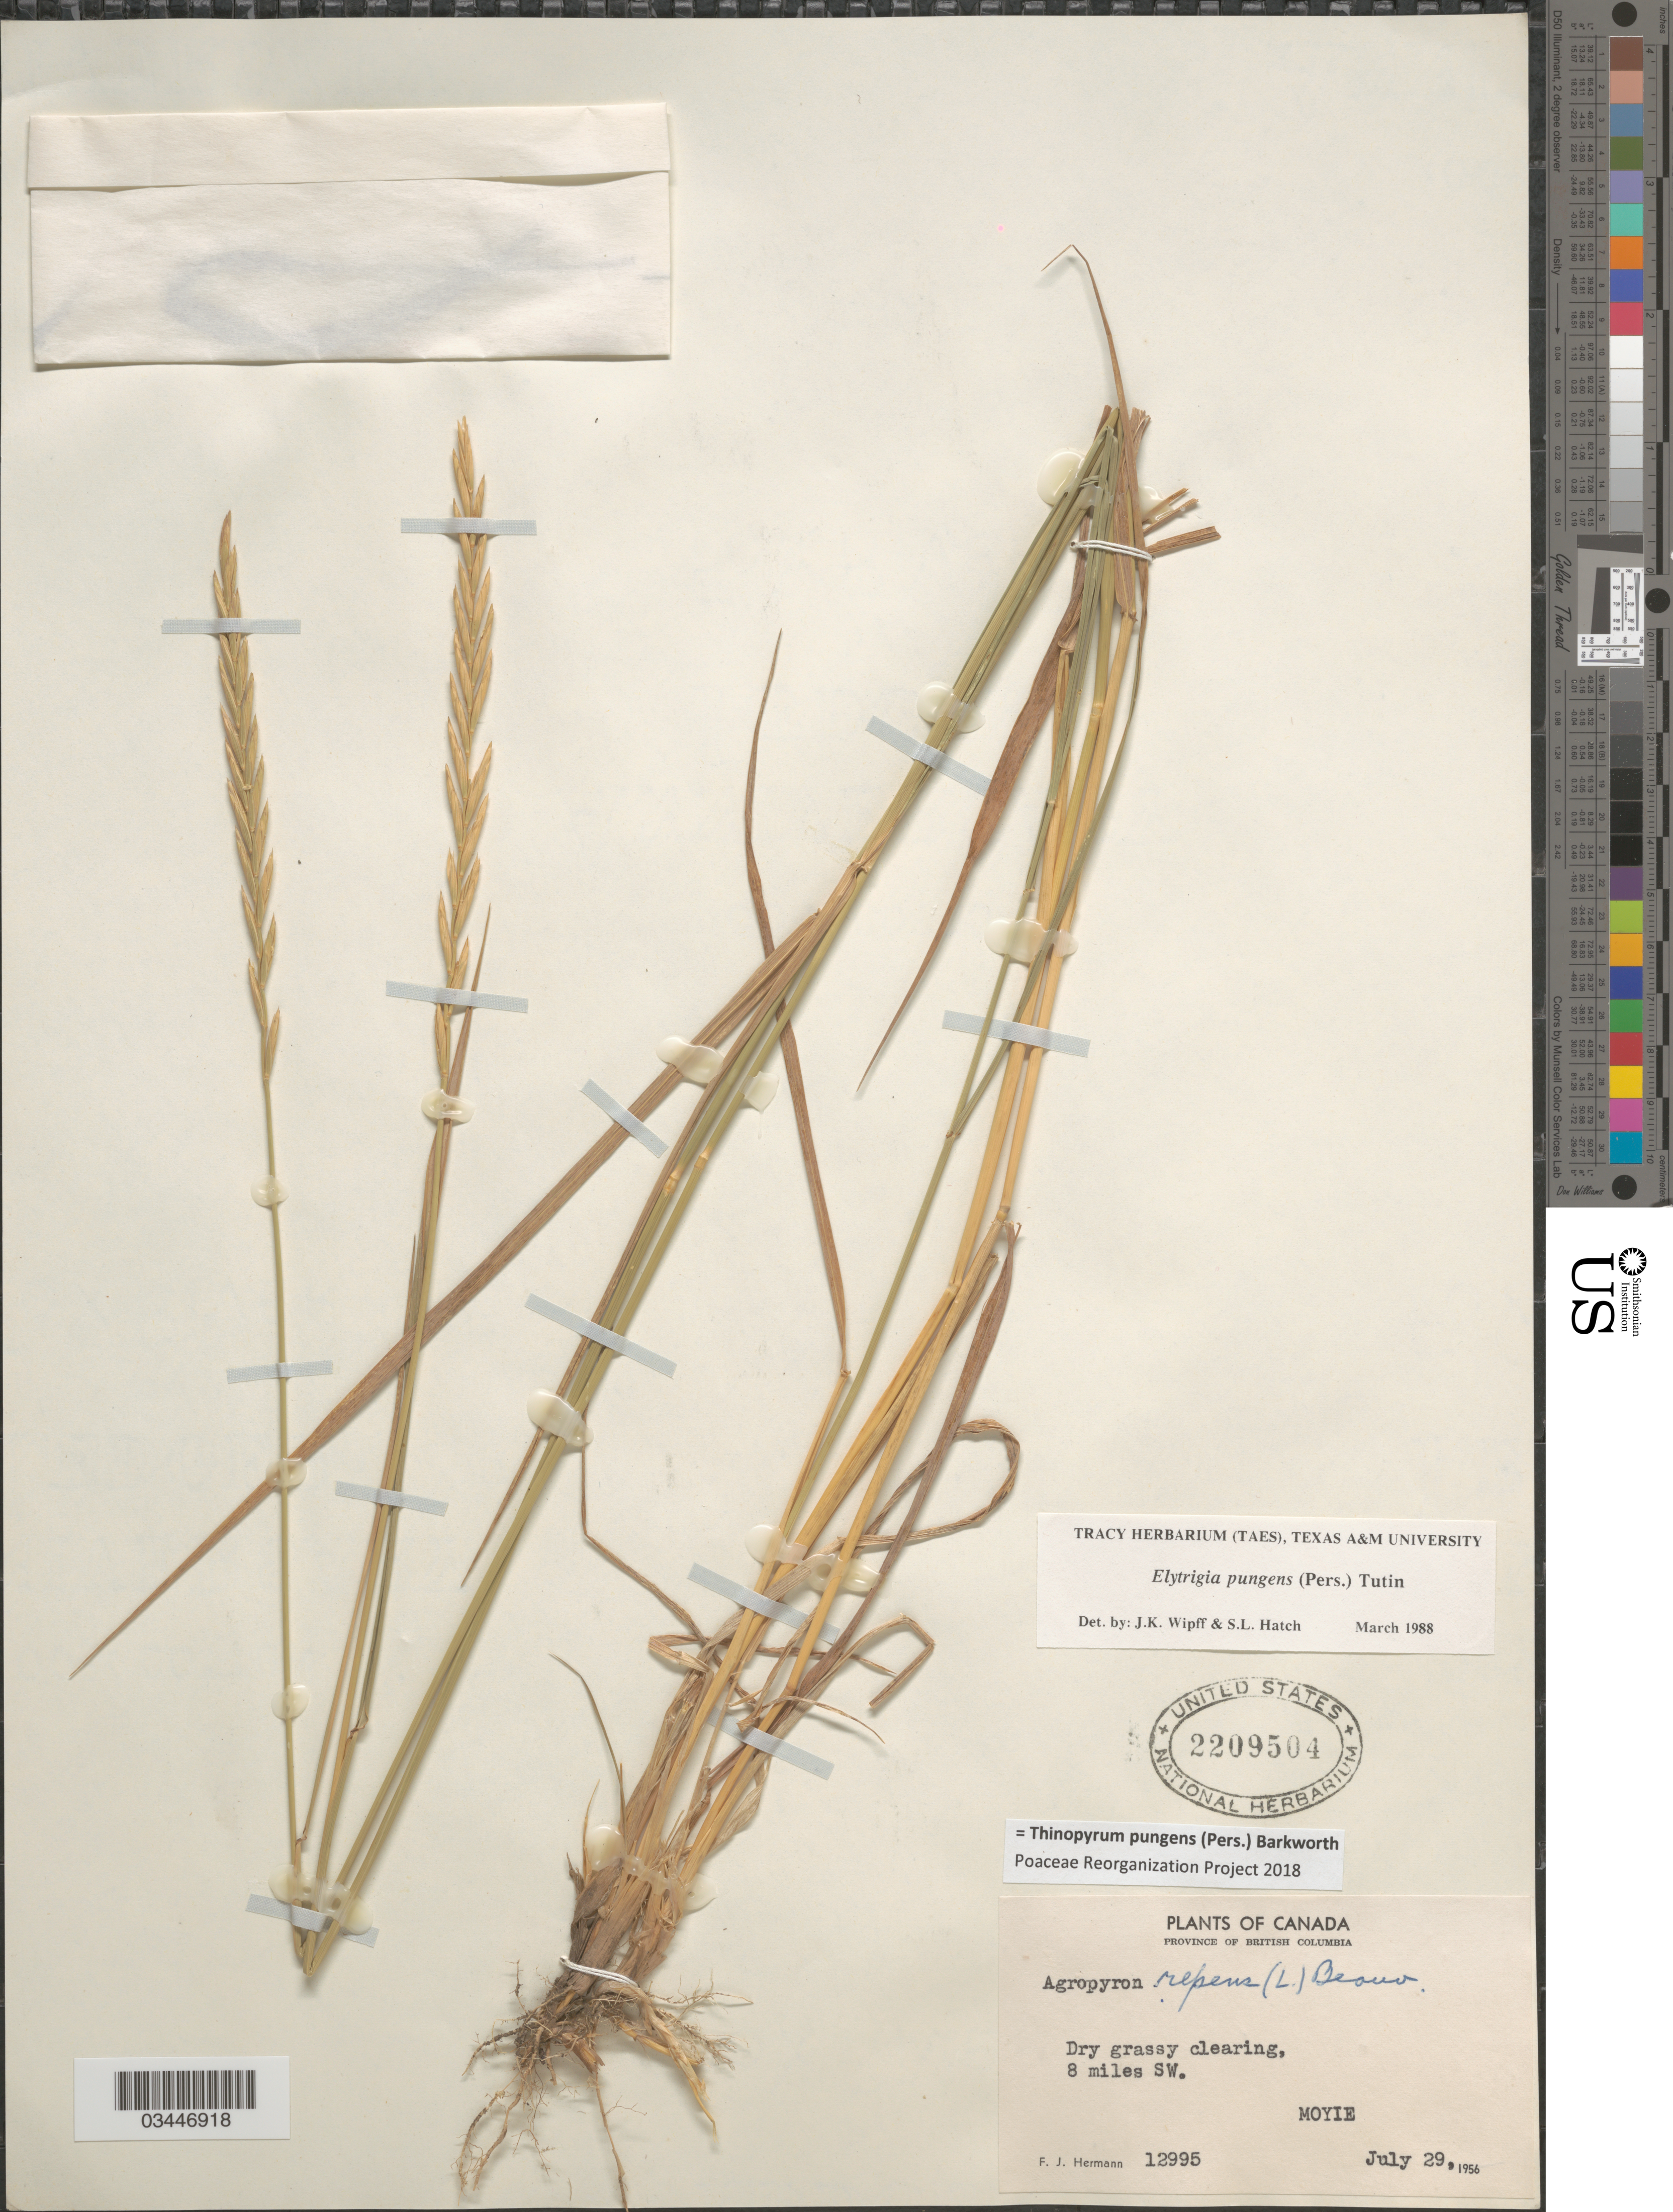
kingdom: Plantae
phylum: Tracheophyta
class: Liliopsida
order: Poales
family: Poaceae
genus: Thinopyrum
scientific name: Thinopyrum pungens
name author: (Pers.) Barkworth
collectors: F. J. Hermann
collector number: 12995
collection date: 1956-07-29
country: Canada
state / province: British Columbia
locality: Dry grassy clearing, 8 miles SW. Moyie.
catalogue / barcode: US 2209504